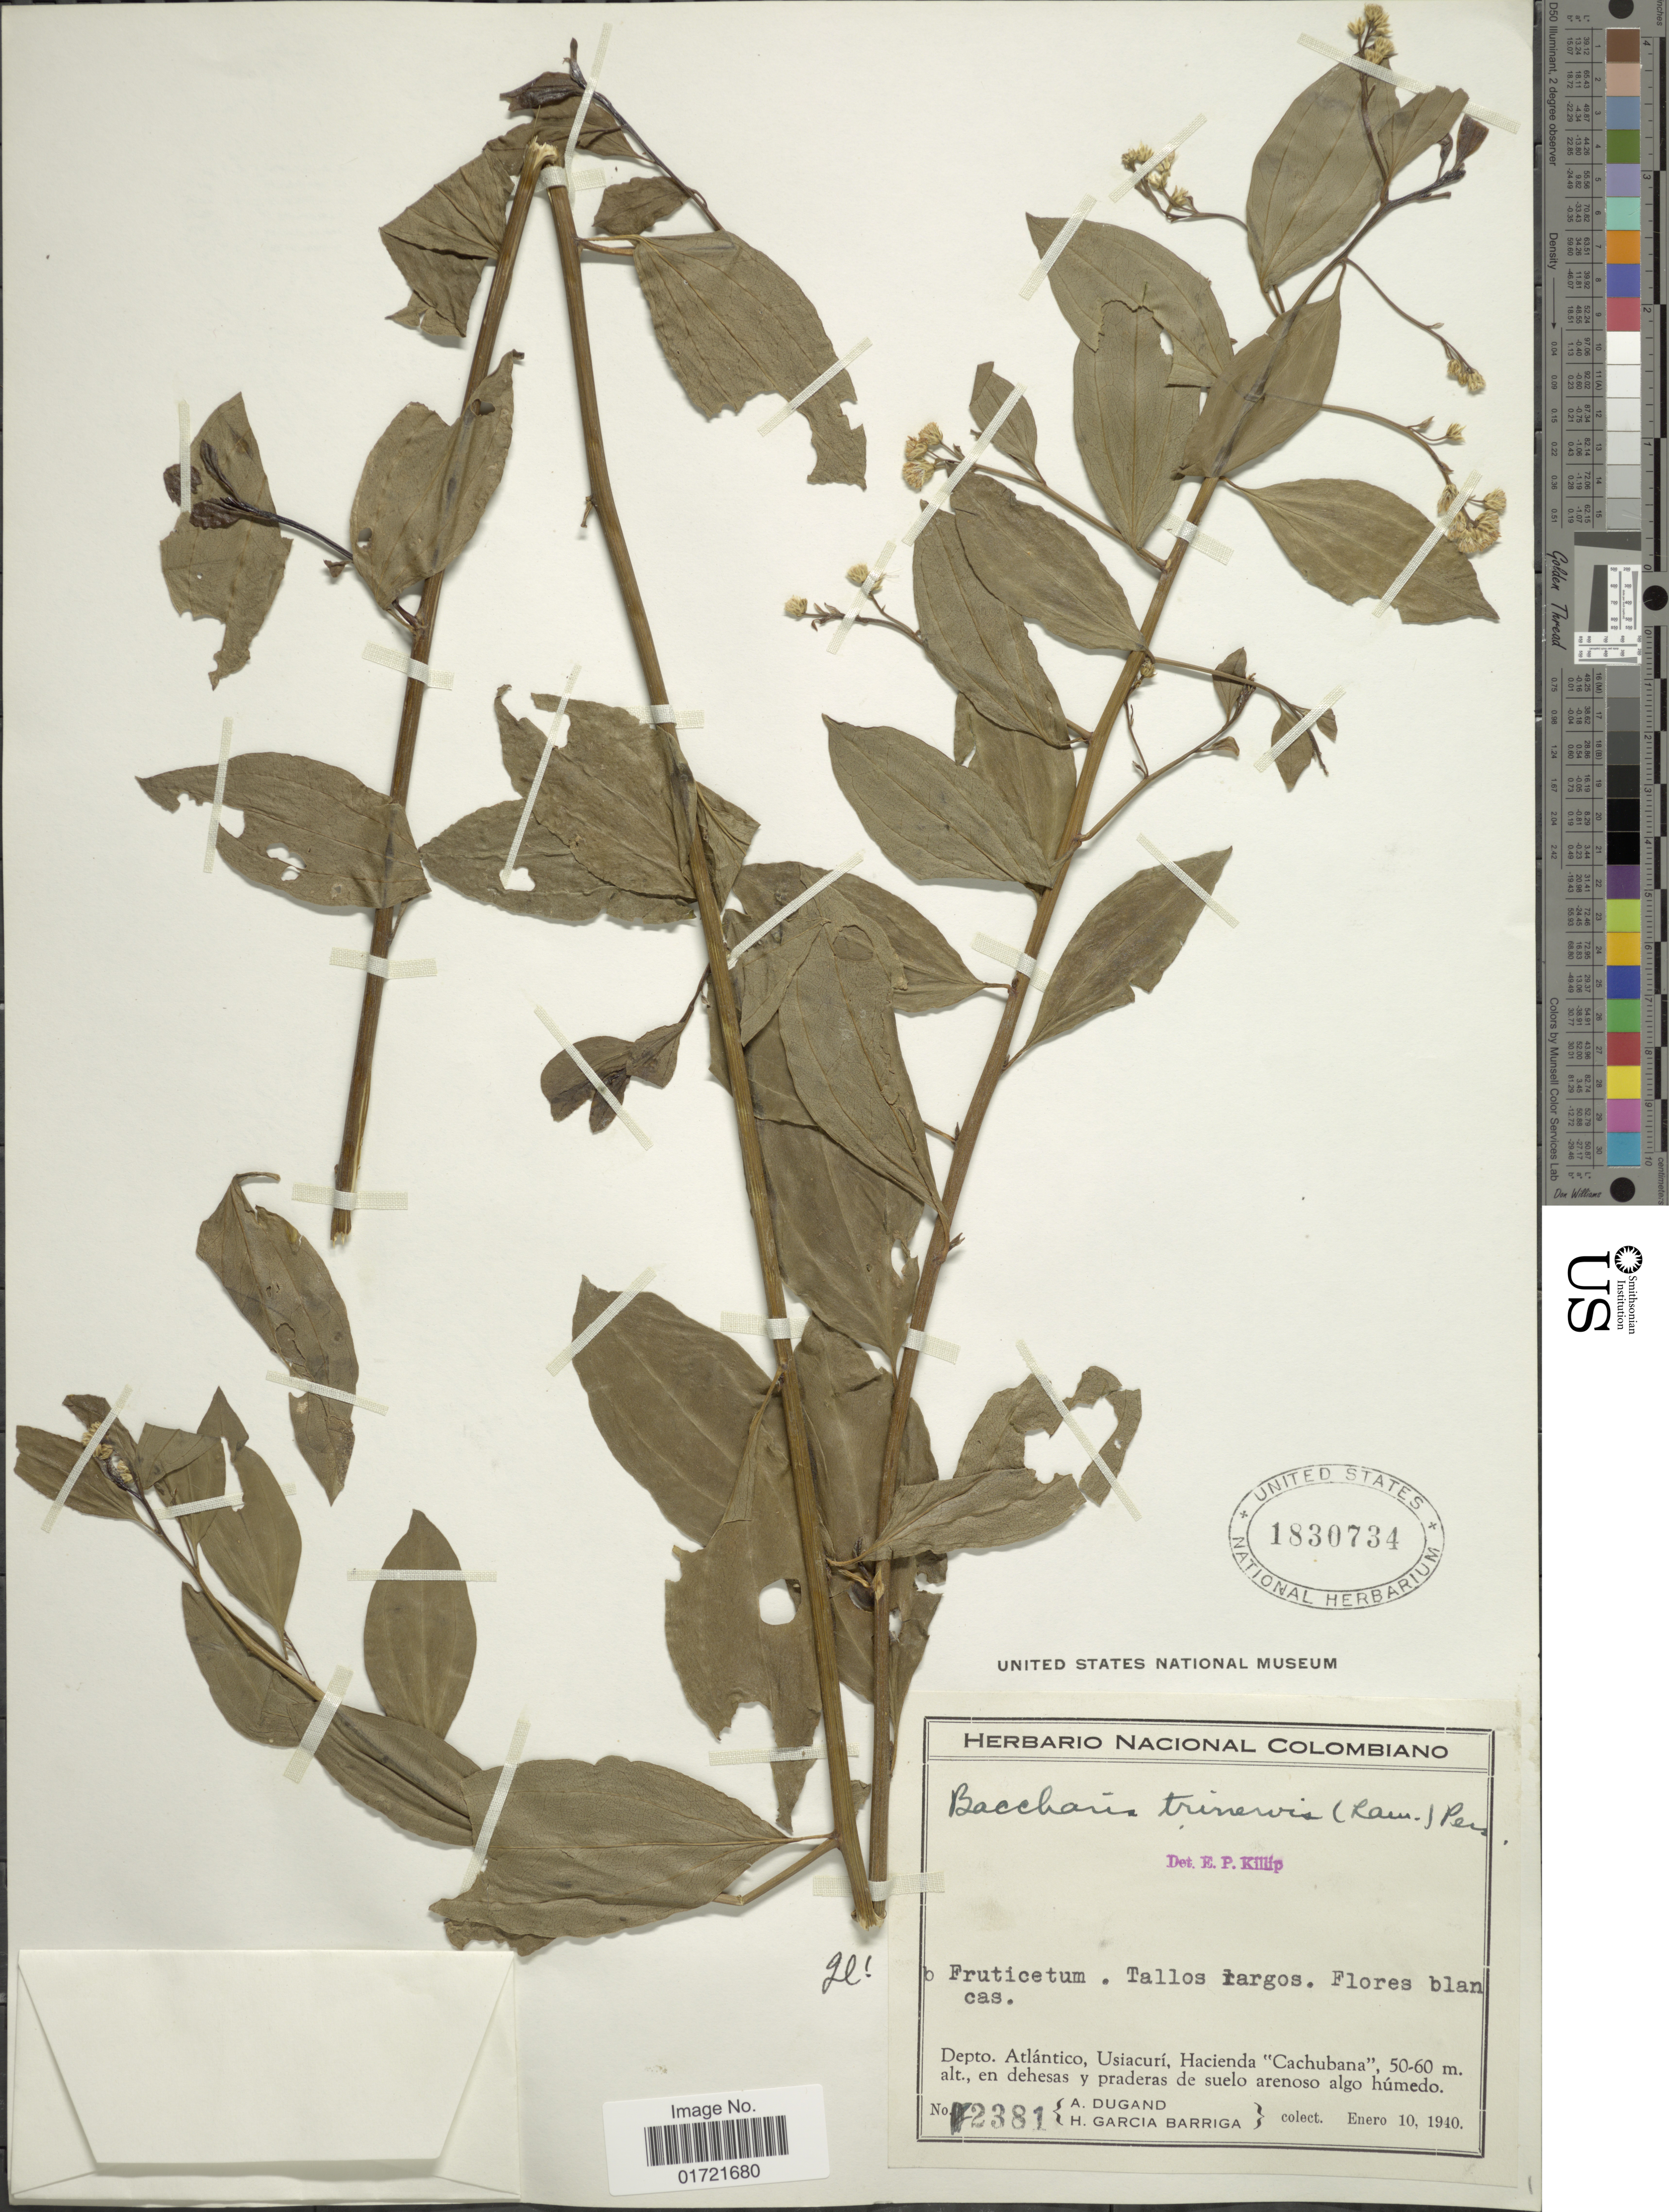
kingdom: Plantae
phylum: Tracheophyta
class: Magnoliopsida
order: Asterales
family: Asteraceae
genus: Baccharis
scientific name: Baccharis trinervis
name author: (Lam.) Pers.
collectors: A. Dugand & H. García Barriga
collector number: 2381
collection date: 1940-01-10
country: Colombia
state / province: Atlántico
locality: Depto. Atlantico: Usiacuri, Hacienda "Cachubana"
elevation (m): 50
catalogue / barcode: US 1830734